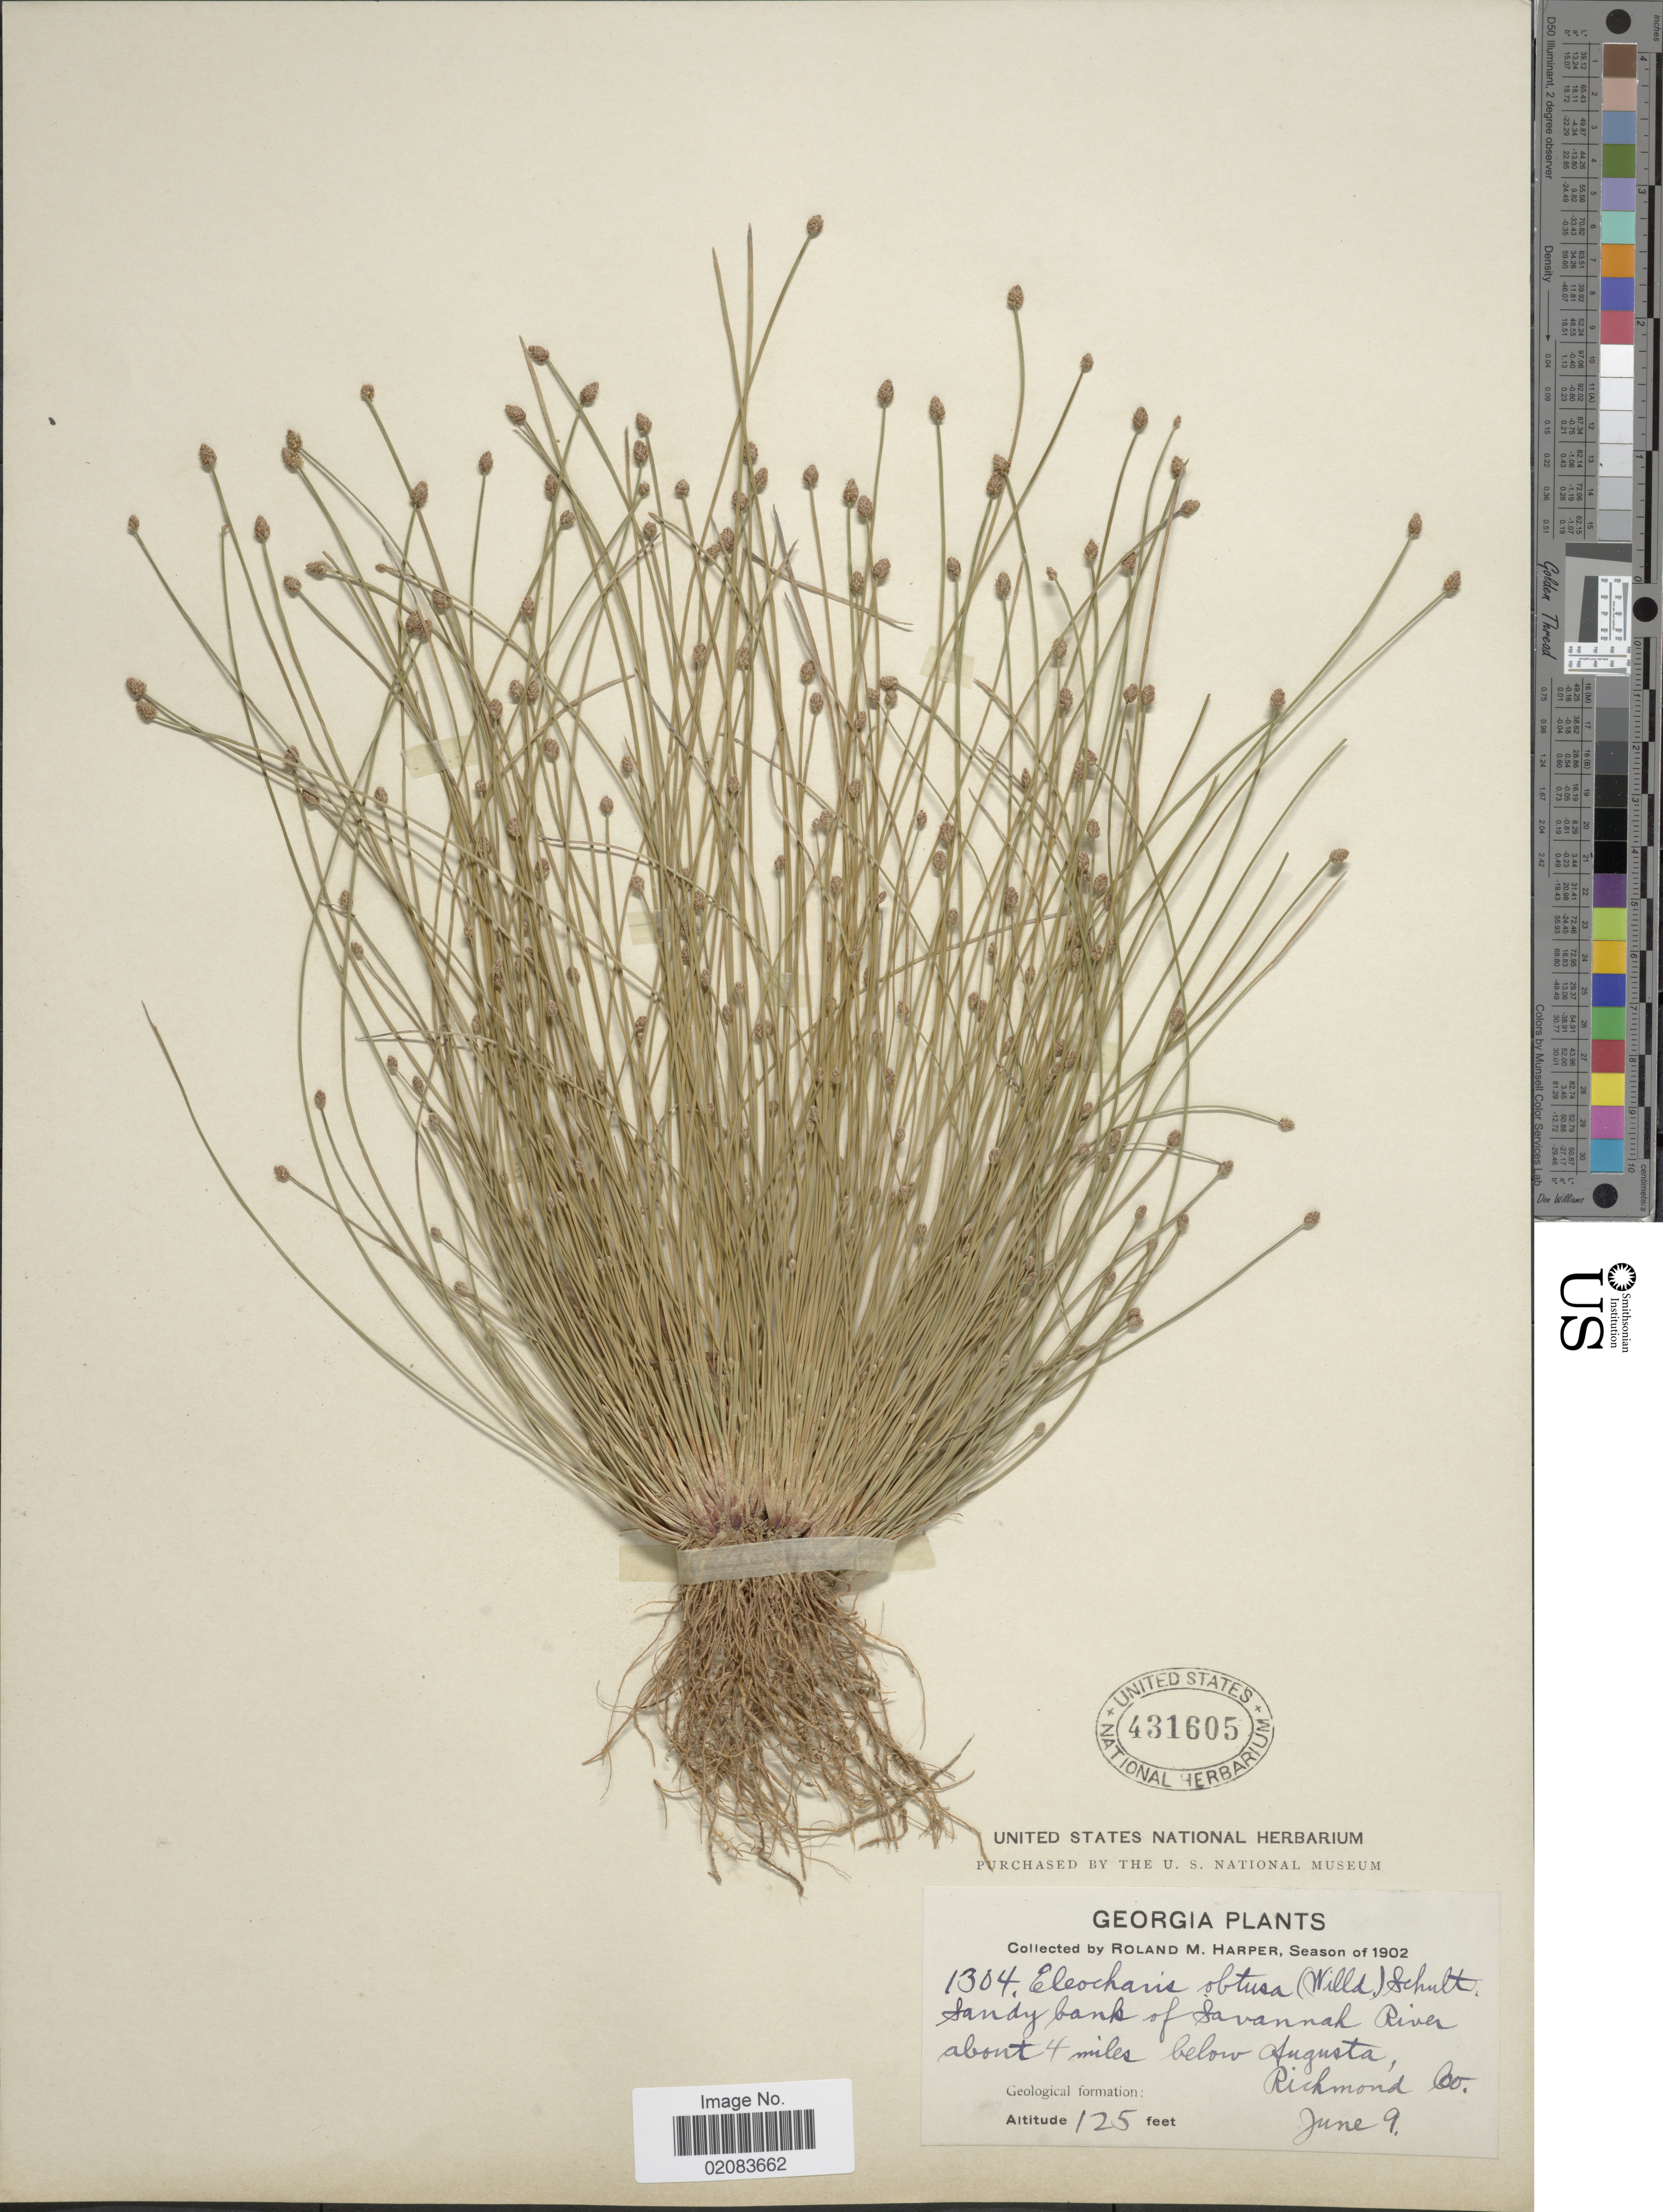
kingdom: Plantae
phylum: Tracheophyta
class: Liliopsida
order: Poales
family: Cyperaceae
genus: Eleocharis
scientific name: Eleocharis obtusa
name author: (Willd.) Schult.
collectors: R. M. Harper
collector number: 1304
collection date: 1902-06-09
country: United States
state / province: Georgia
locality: Sandy bank of Savannah River about 4 miles below Augusta, Richmond Co.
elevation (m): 38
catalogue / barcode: US 431605